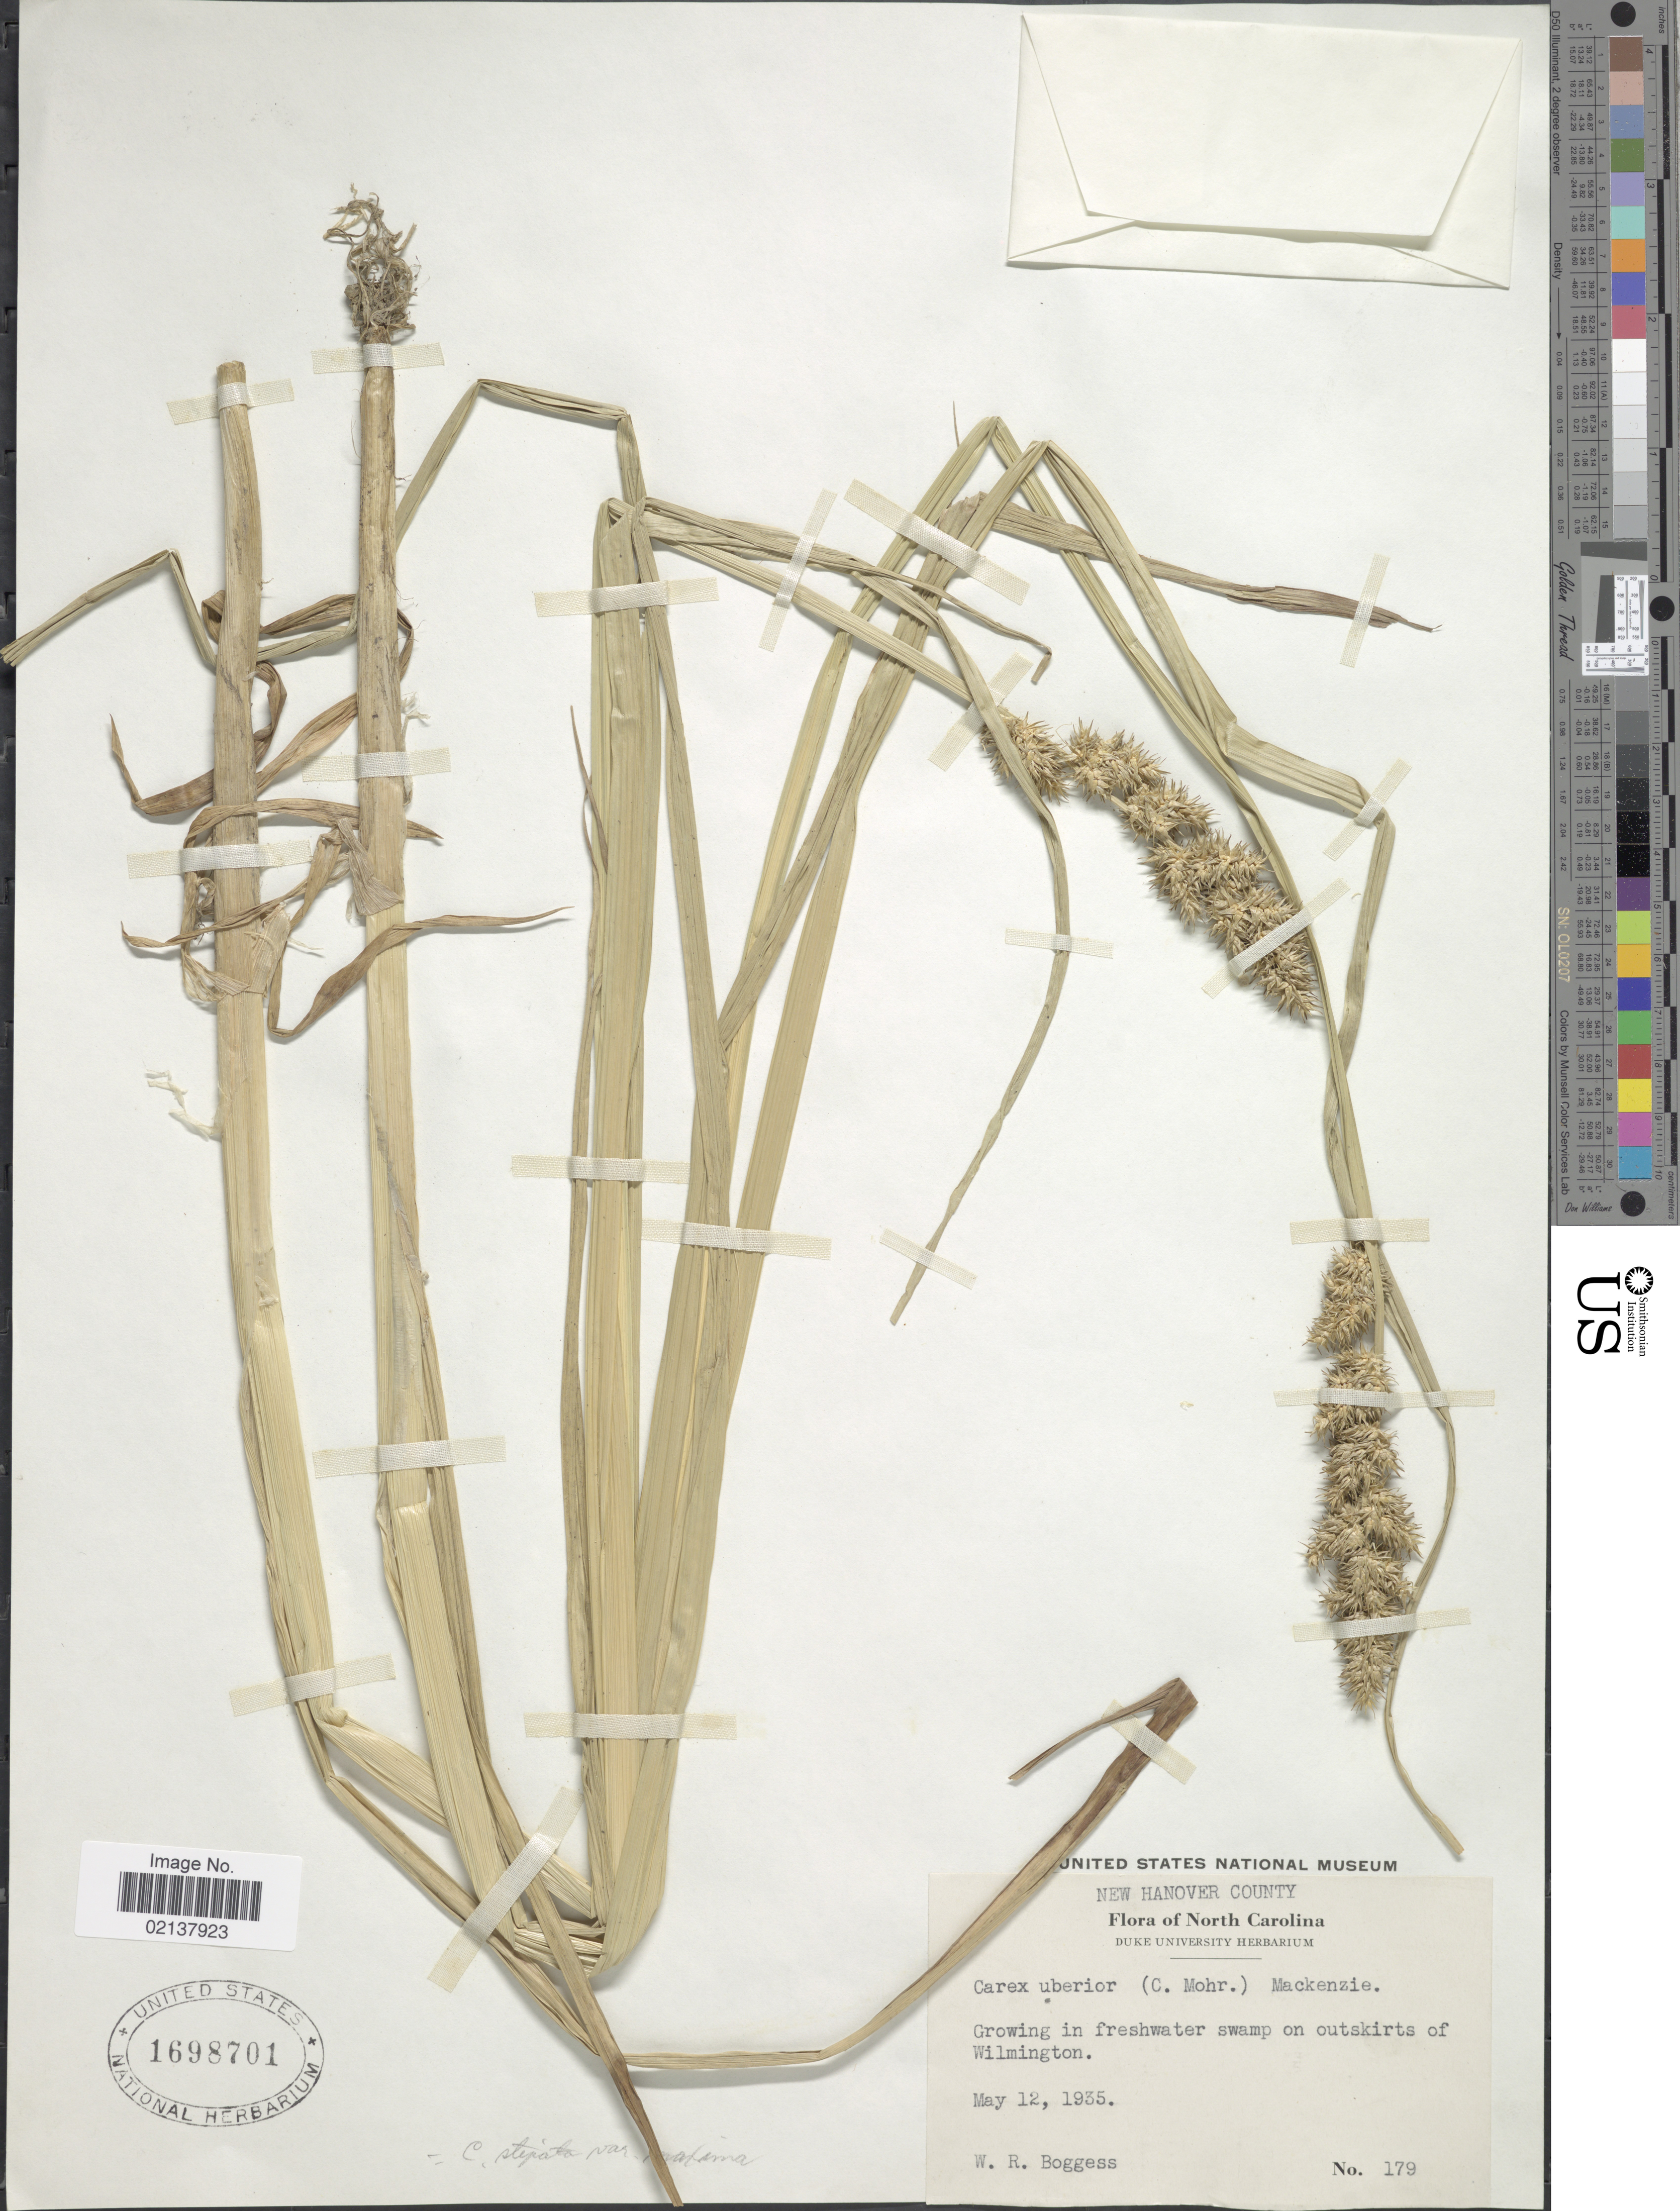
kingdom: Plantae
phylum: Tracheophyta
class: Liliopsida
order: Poales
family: Cyperaceae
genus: Carex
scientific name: Carex stipata var. maxima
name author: Chapm. ex Boott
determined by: Strong, Mark T., (BOT), Smithsonian Institution - National Museum of Natural History (UNITED STATES)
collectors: W. Boggess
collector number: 179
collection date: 1935-05-12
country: United States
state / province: North Carolina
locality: Growing in freshwater swamp on outskirts of Wilmington. New Hanover County.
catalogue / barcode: US 1698701